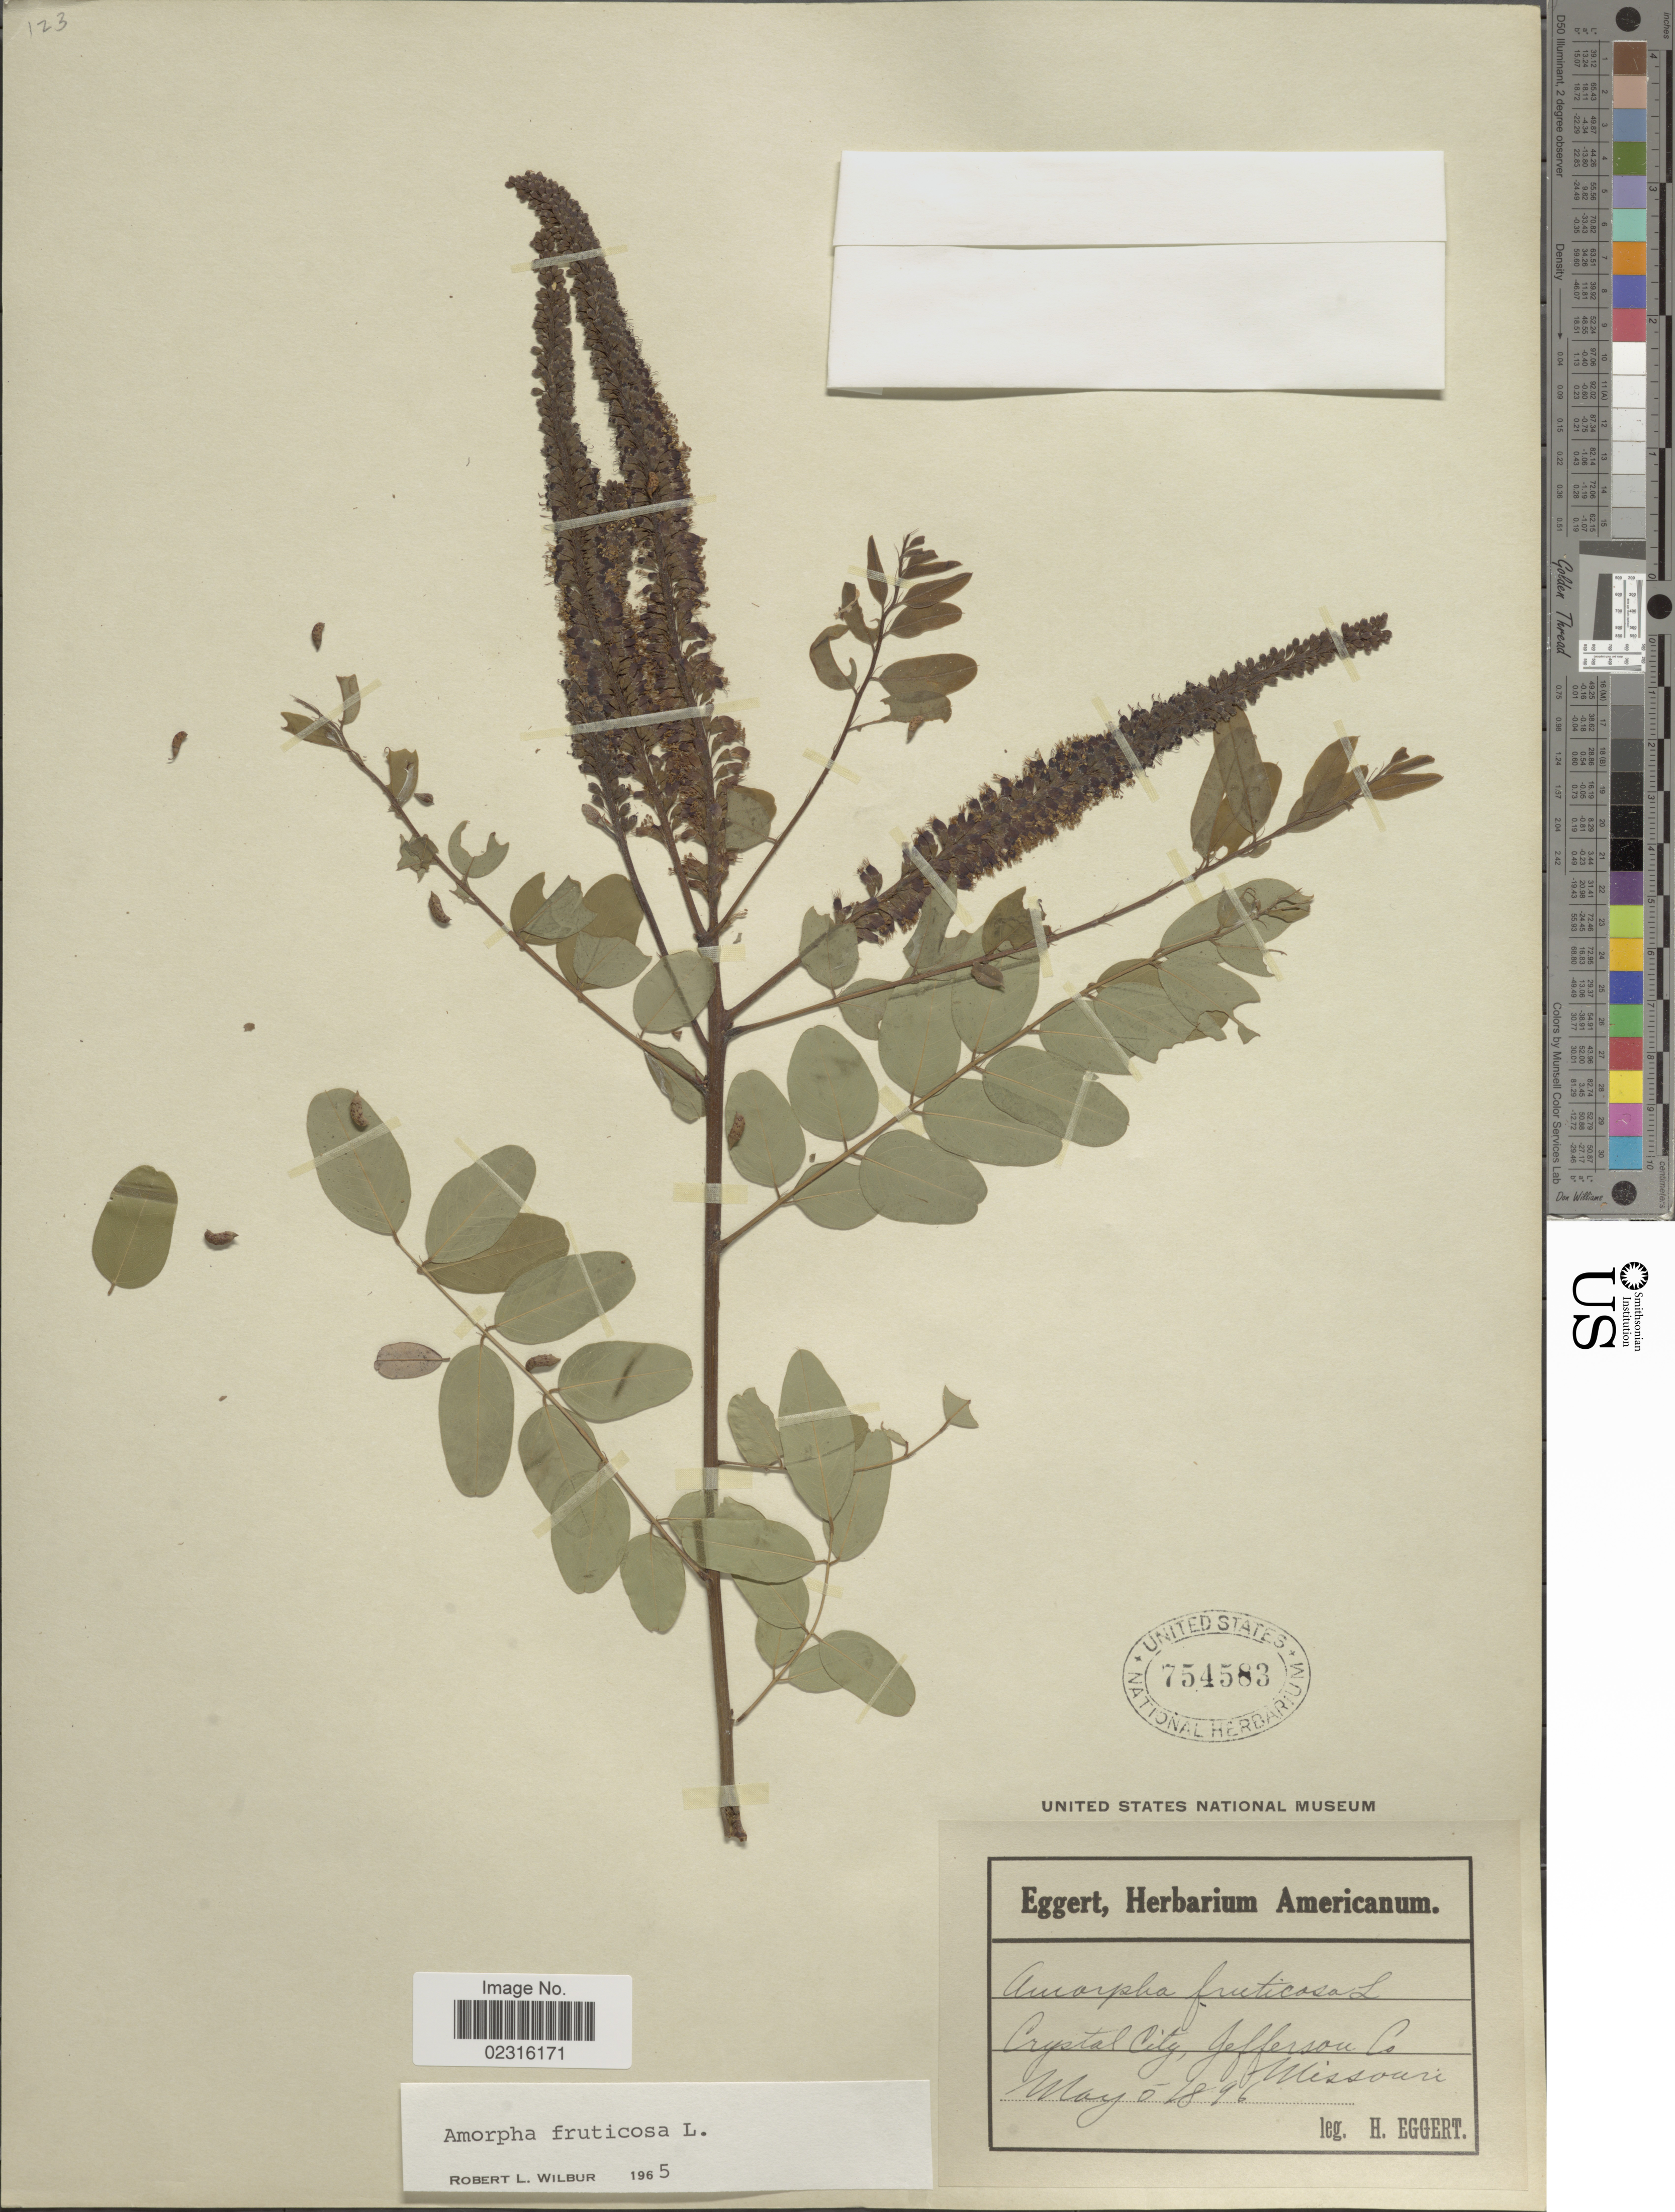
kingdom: Plantae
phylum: Tracheophyta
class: Magnoliopsida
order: Fabales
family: Fabaceae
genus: Amorpha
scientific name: Amorpha fruticosa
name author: L.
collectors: H. Eggert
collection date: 1896-05-05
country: United States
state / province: Missouri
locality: Crystal City, Jefferson Co.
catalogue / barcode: US 754583